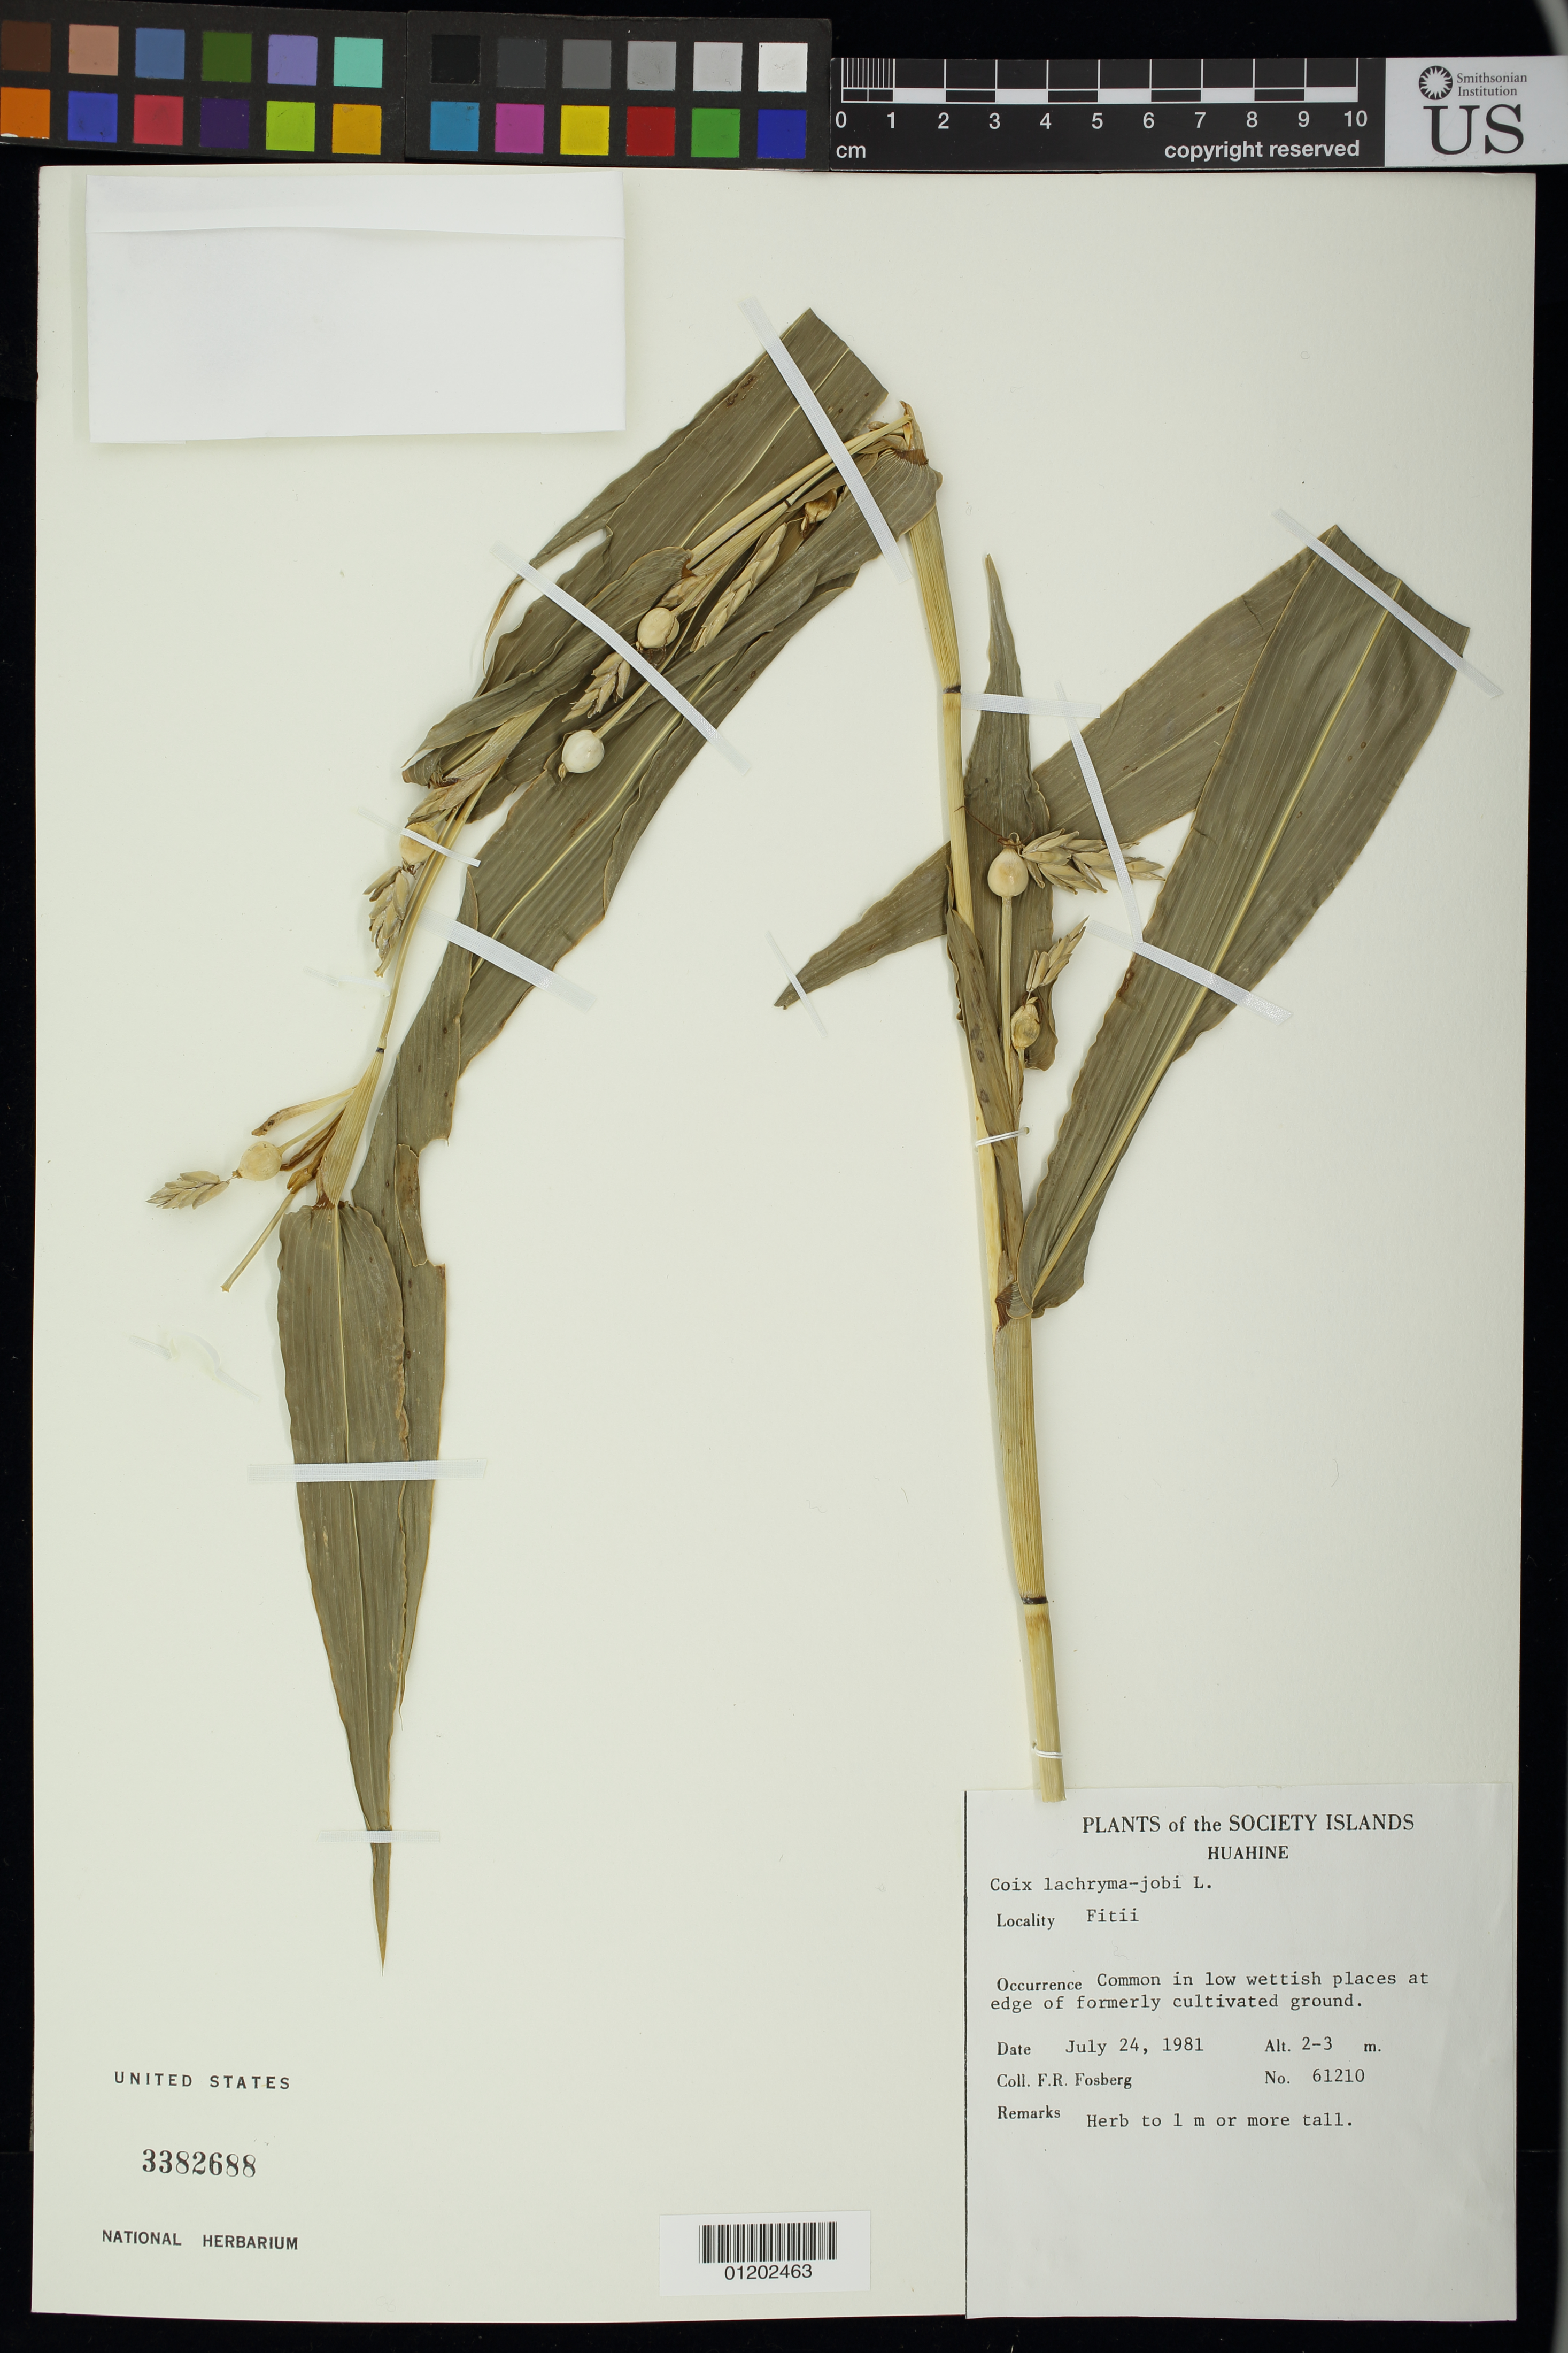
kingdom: Plantae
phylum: Tracheophyta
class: Liliopsida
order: Poales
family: Poaceae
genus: Coix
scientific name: Coix lacryma-jobi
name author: L.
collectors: F. R. Fosberg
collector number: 61210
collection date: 1981-07-24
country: French Polynesia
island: Huahine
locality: At edge of formerly cultivated ground.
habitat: Low wettish places.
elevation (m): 2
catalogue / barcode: US 3382688